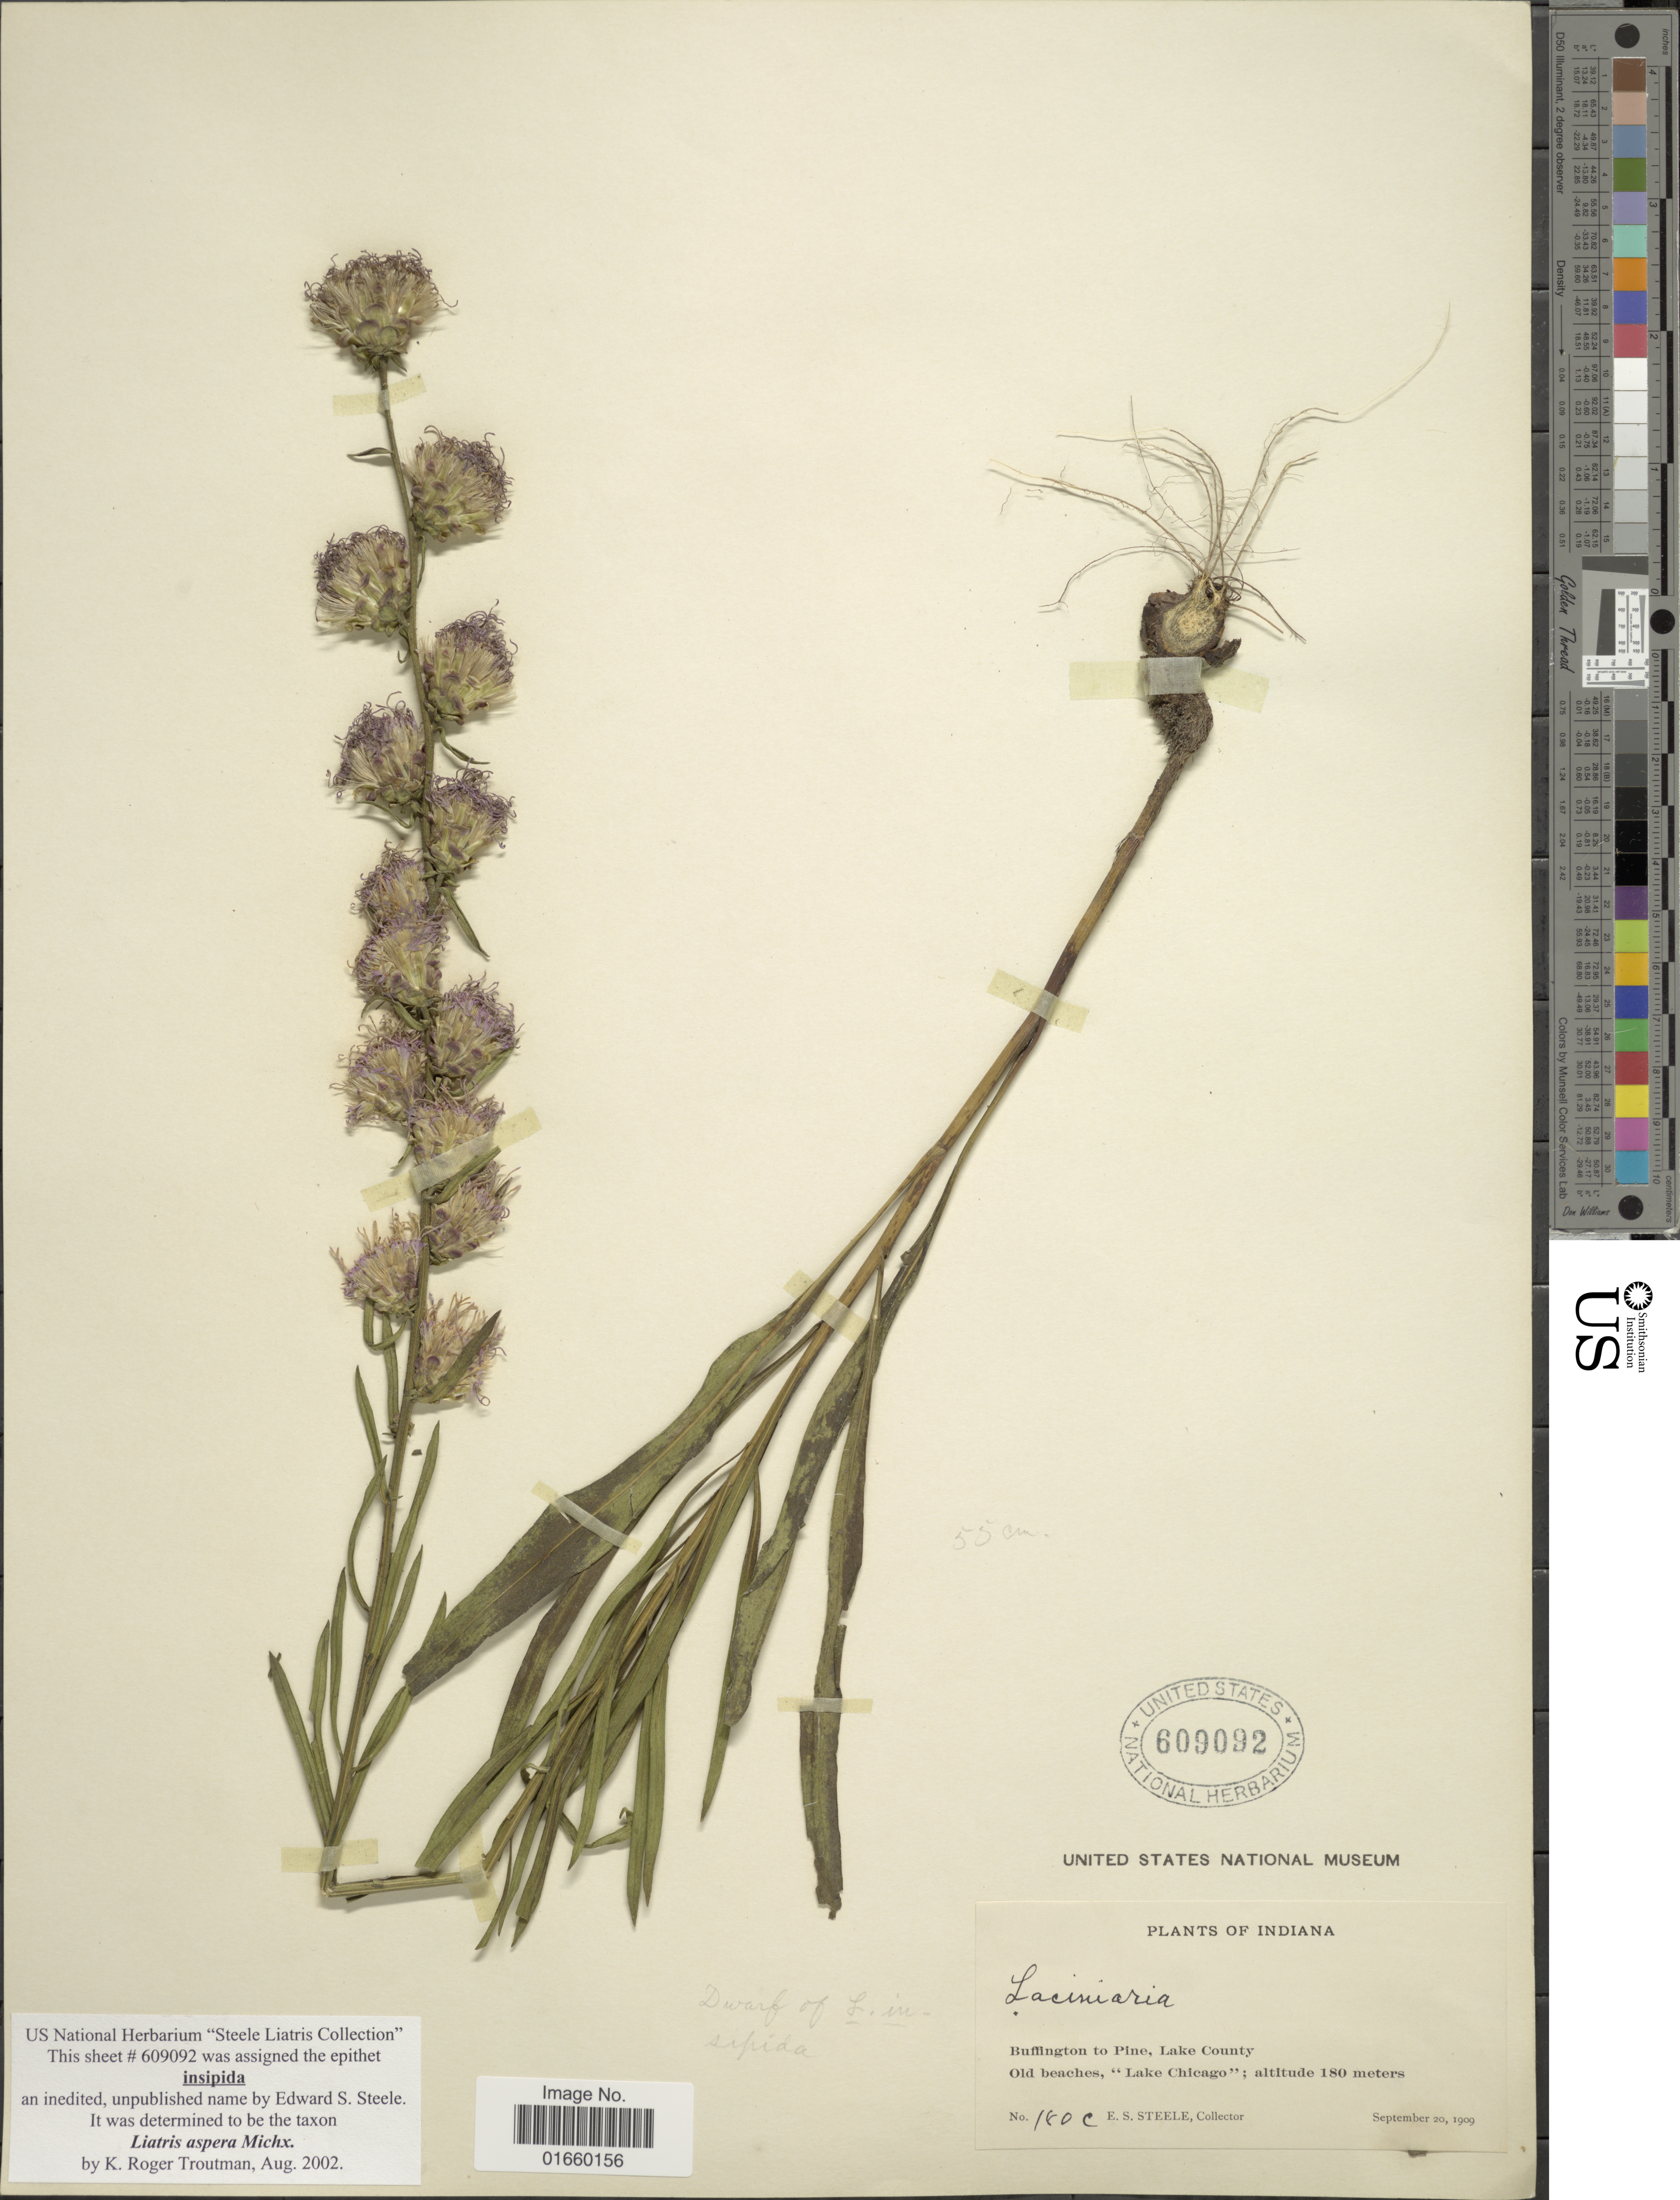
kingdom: Plantae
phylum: Tracheophyta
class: Magnoliopsida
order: Asterales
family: Asteraceae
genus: Liatris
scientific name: Liatris aspera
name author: Michx.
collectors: E. Steele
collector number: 180c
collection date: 1909-09-20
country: United States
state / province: Indiana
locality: Buffington to Pine, Lake County, old beaches, "Lake Chicago"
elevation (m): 180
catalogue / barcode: US 609092